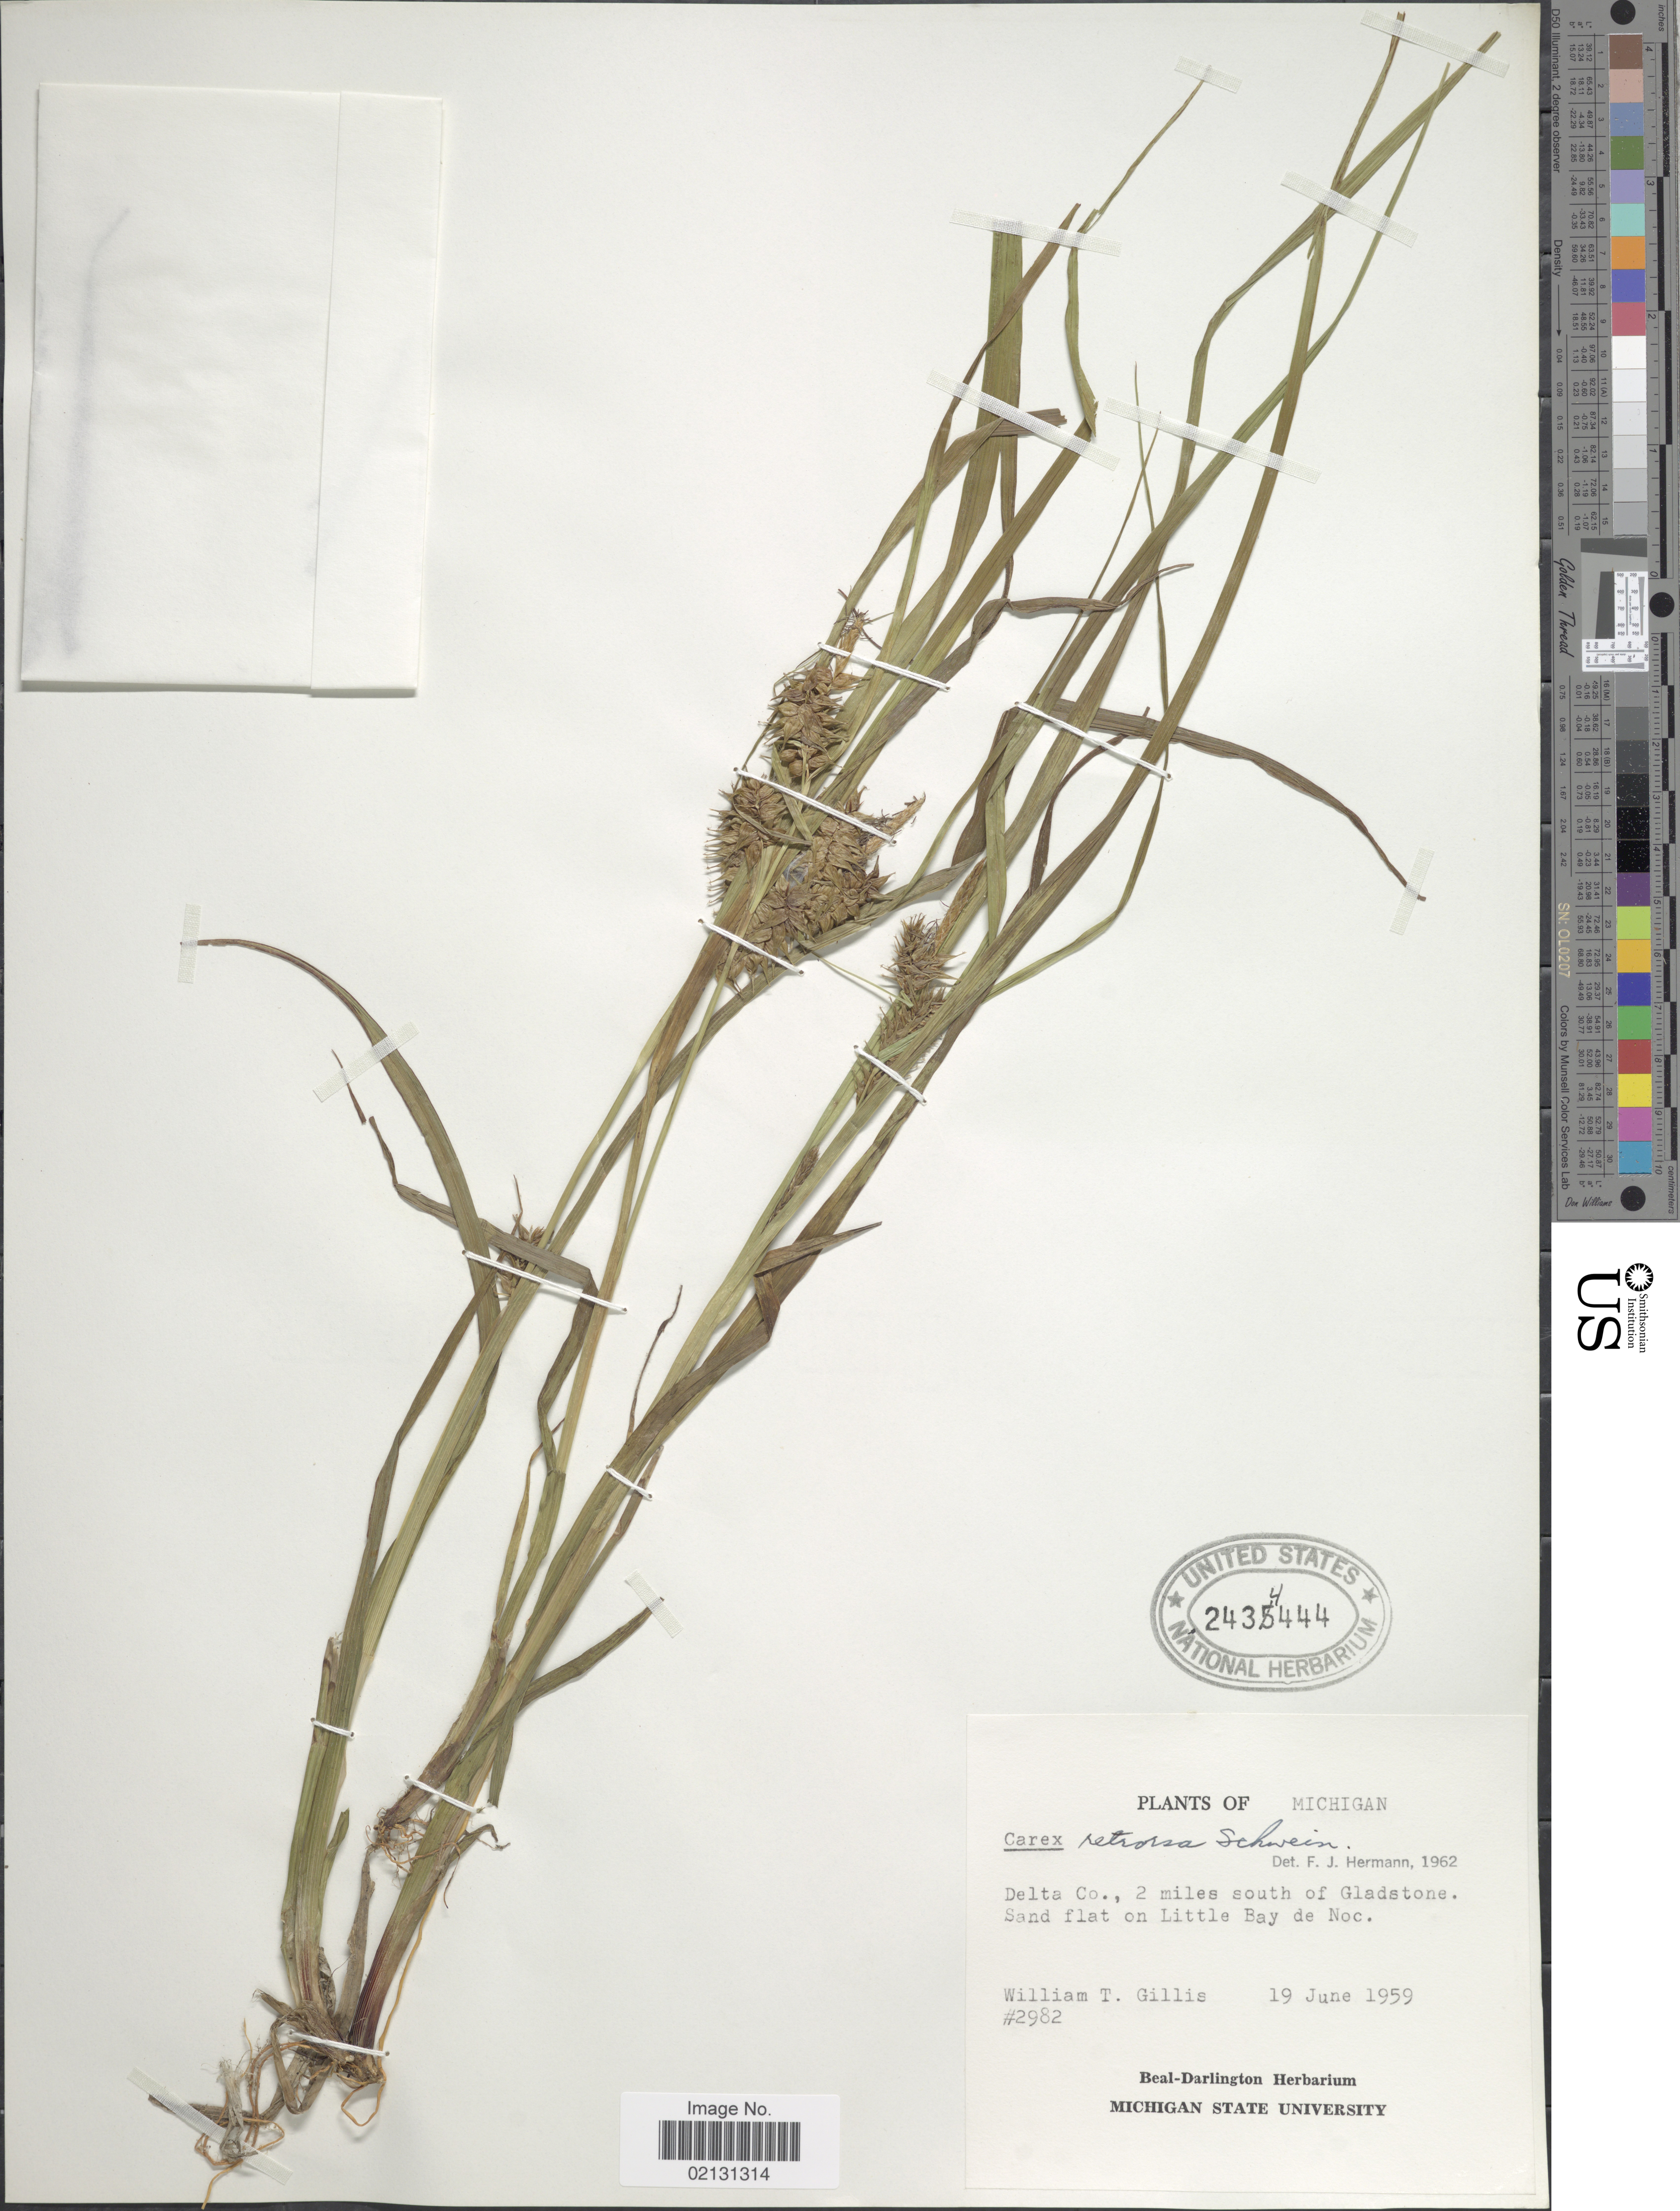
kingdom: Plantae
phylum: Tracheophyta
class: Liliopsida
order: Poales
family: Cyperaceae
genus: Carex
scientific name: Carex retrorsa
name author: Schwein.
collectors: W. T. Gillis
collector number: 2982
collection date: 1959-06-19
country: United States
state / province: Michigan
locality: Delta Co., 2 miles south of Gladstone. Sand flat on Little Bay de Noc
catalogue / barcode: US 2434444